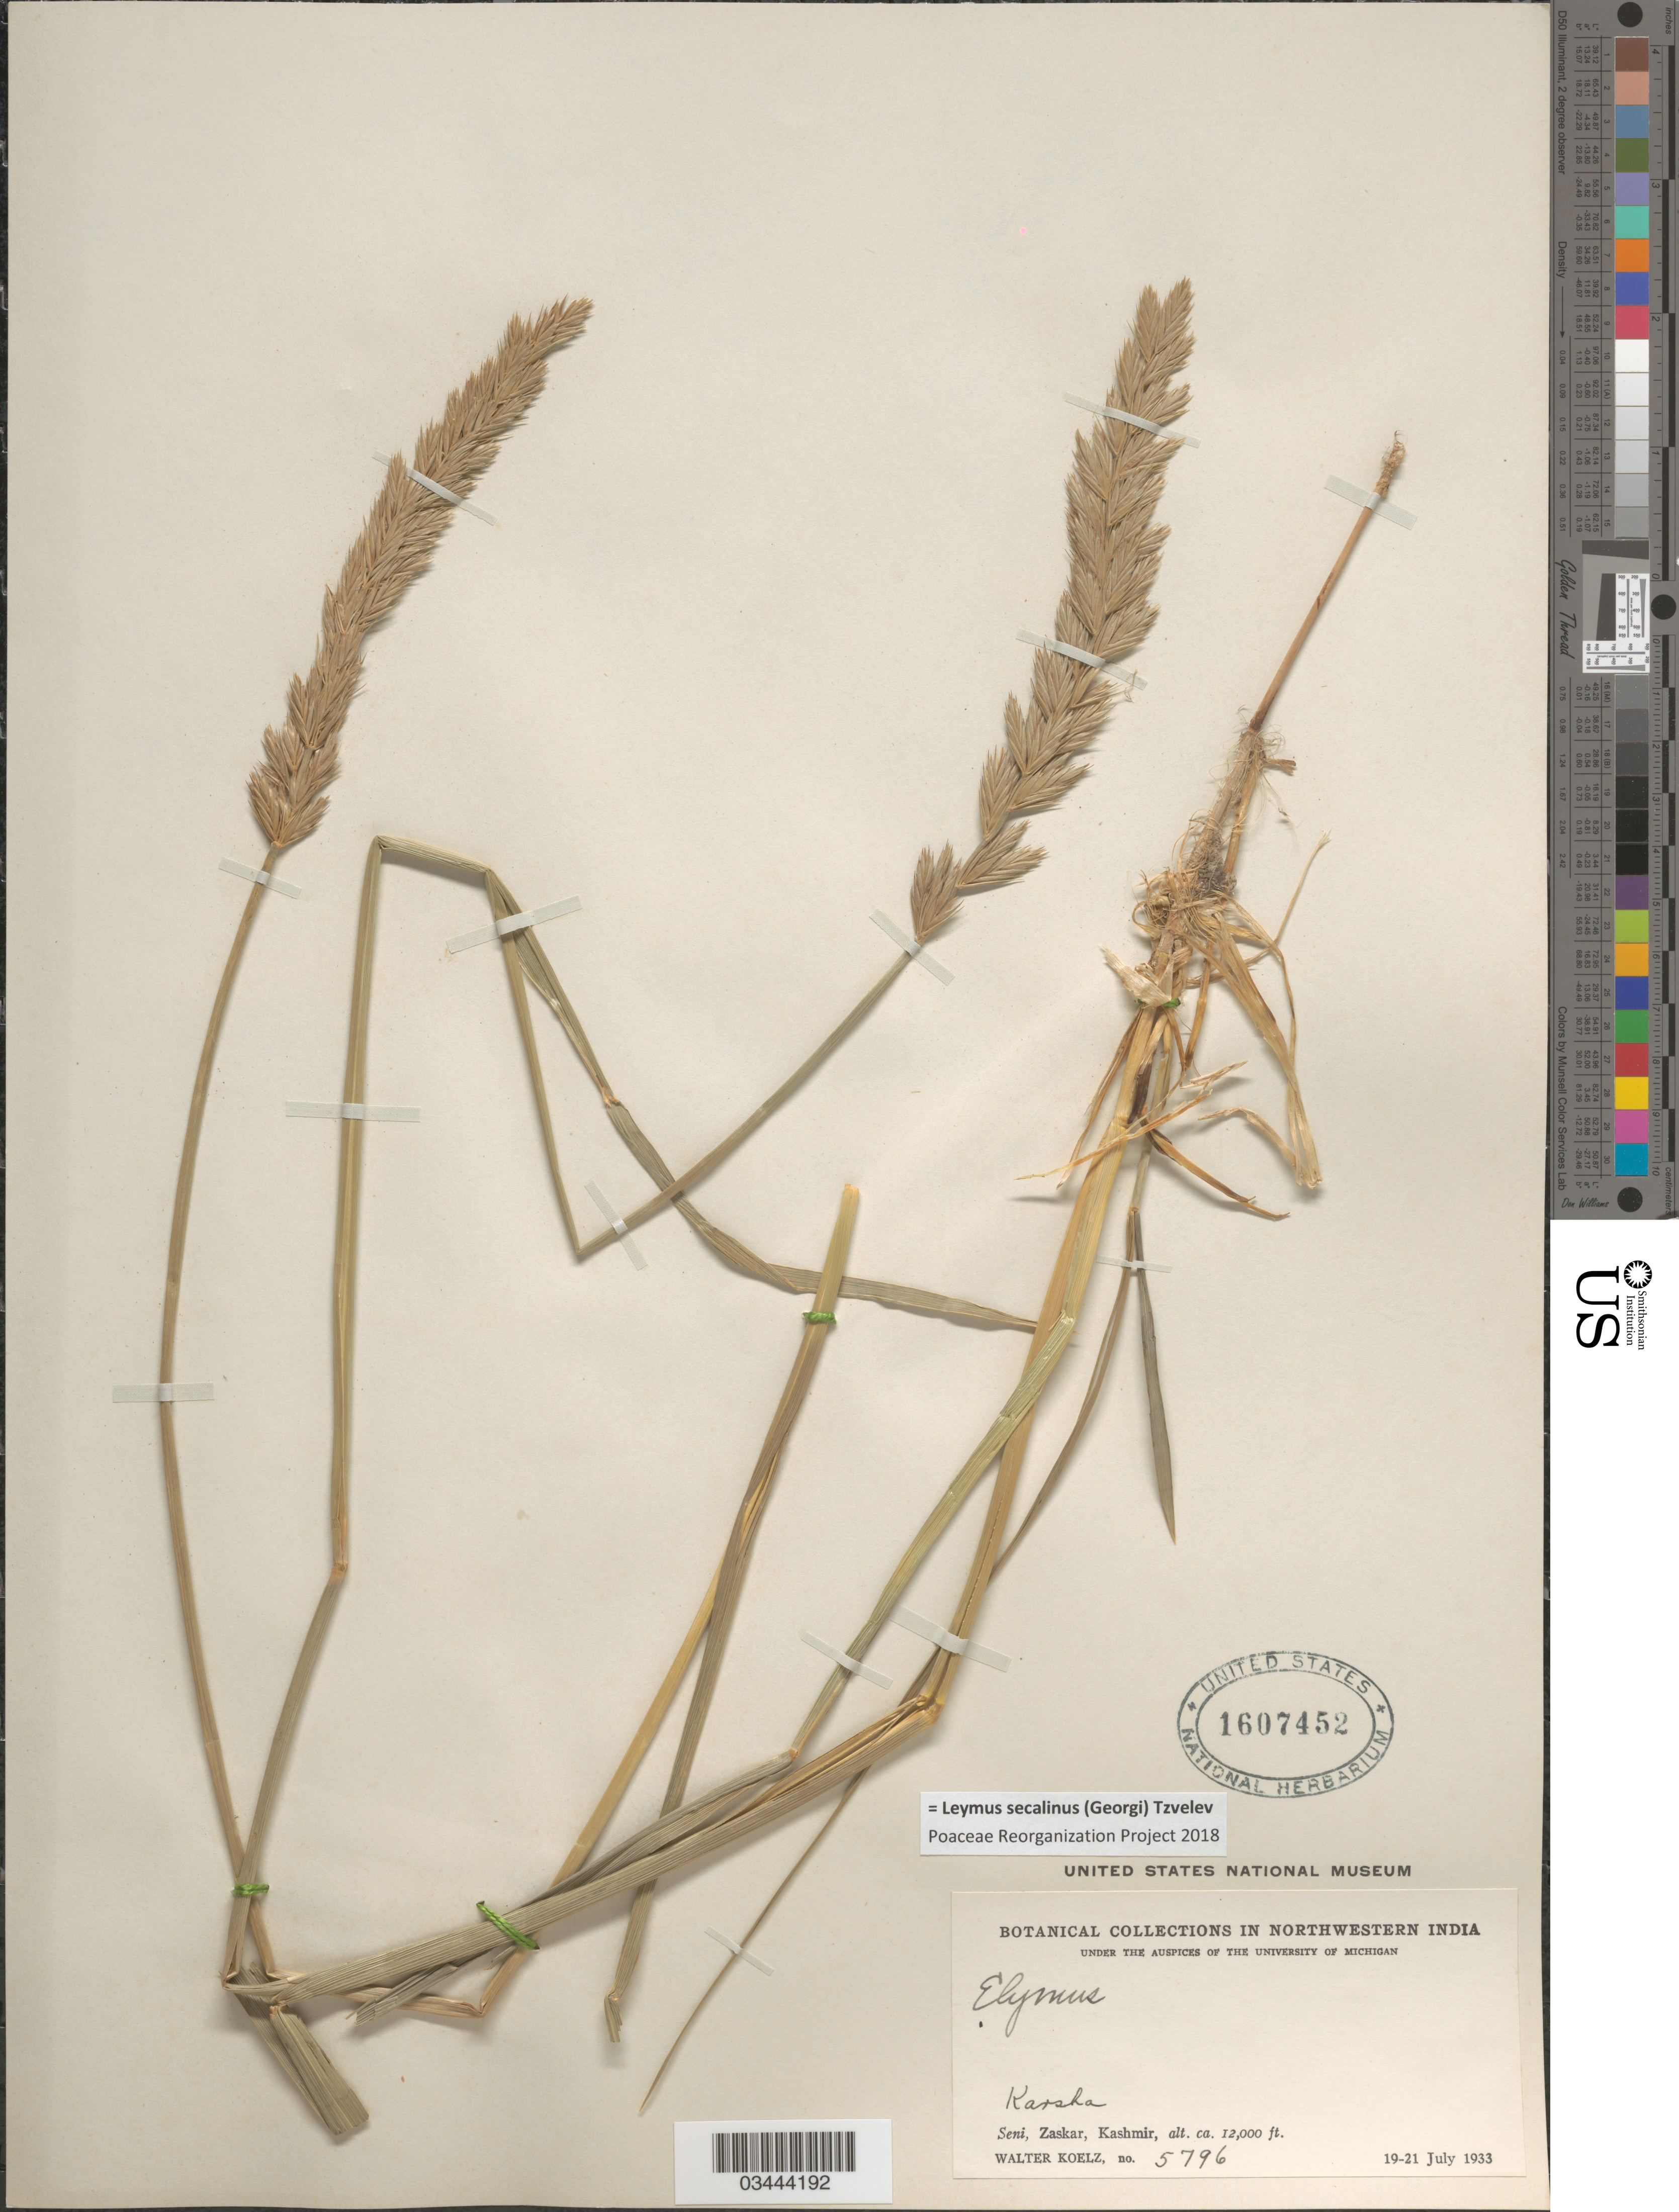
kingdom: Plantae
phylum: Tracheophyta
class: Liliopsida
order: Poales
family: Poaceae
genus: Leymus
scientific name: Leymus secalinus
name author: (Georgi) Tzvelev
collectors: W. N. Koelz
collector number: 5796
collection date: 1933-07-19/1933-07-21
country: India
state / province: Jammu and Kashmir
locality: In Northwestern India. Karsha. Seni, Zaskar.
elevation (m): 3658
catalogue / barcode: US 1607452